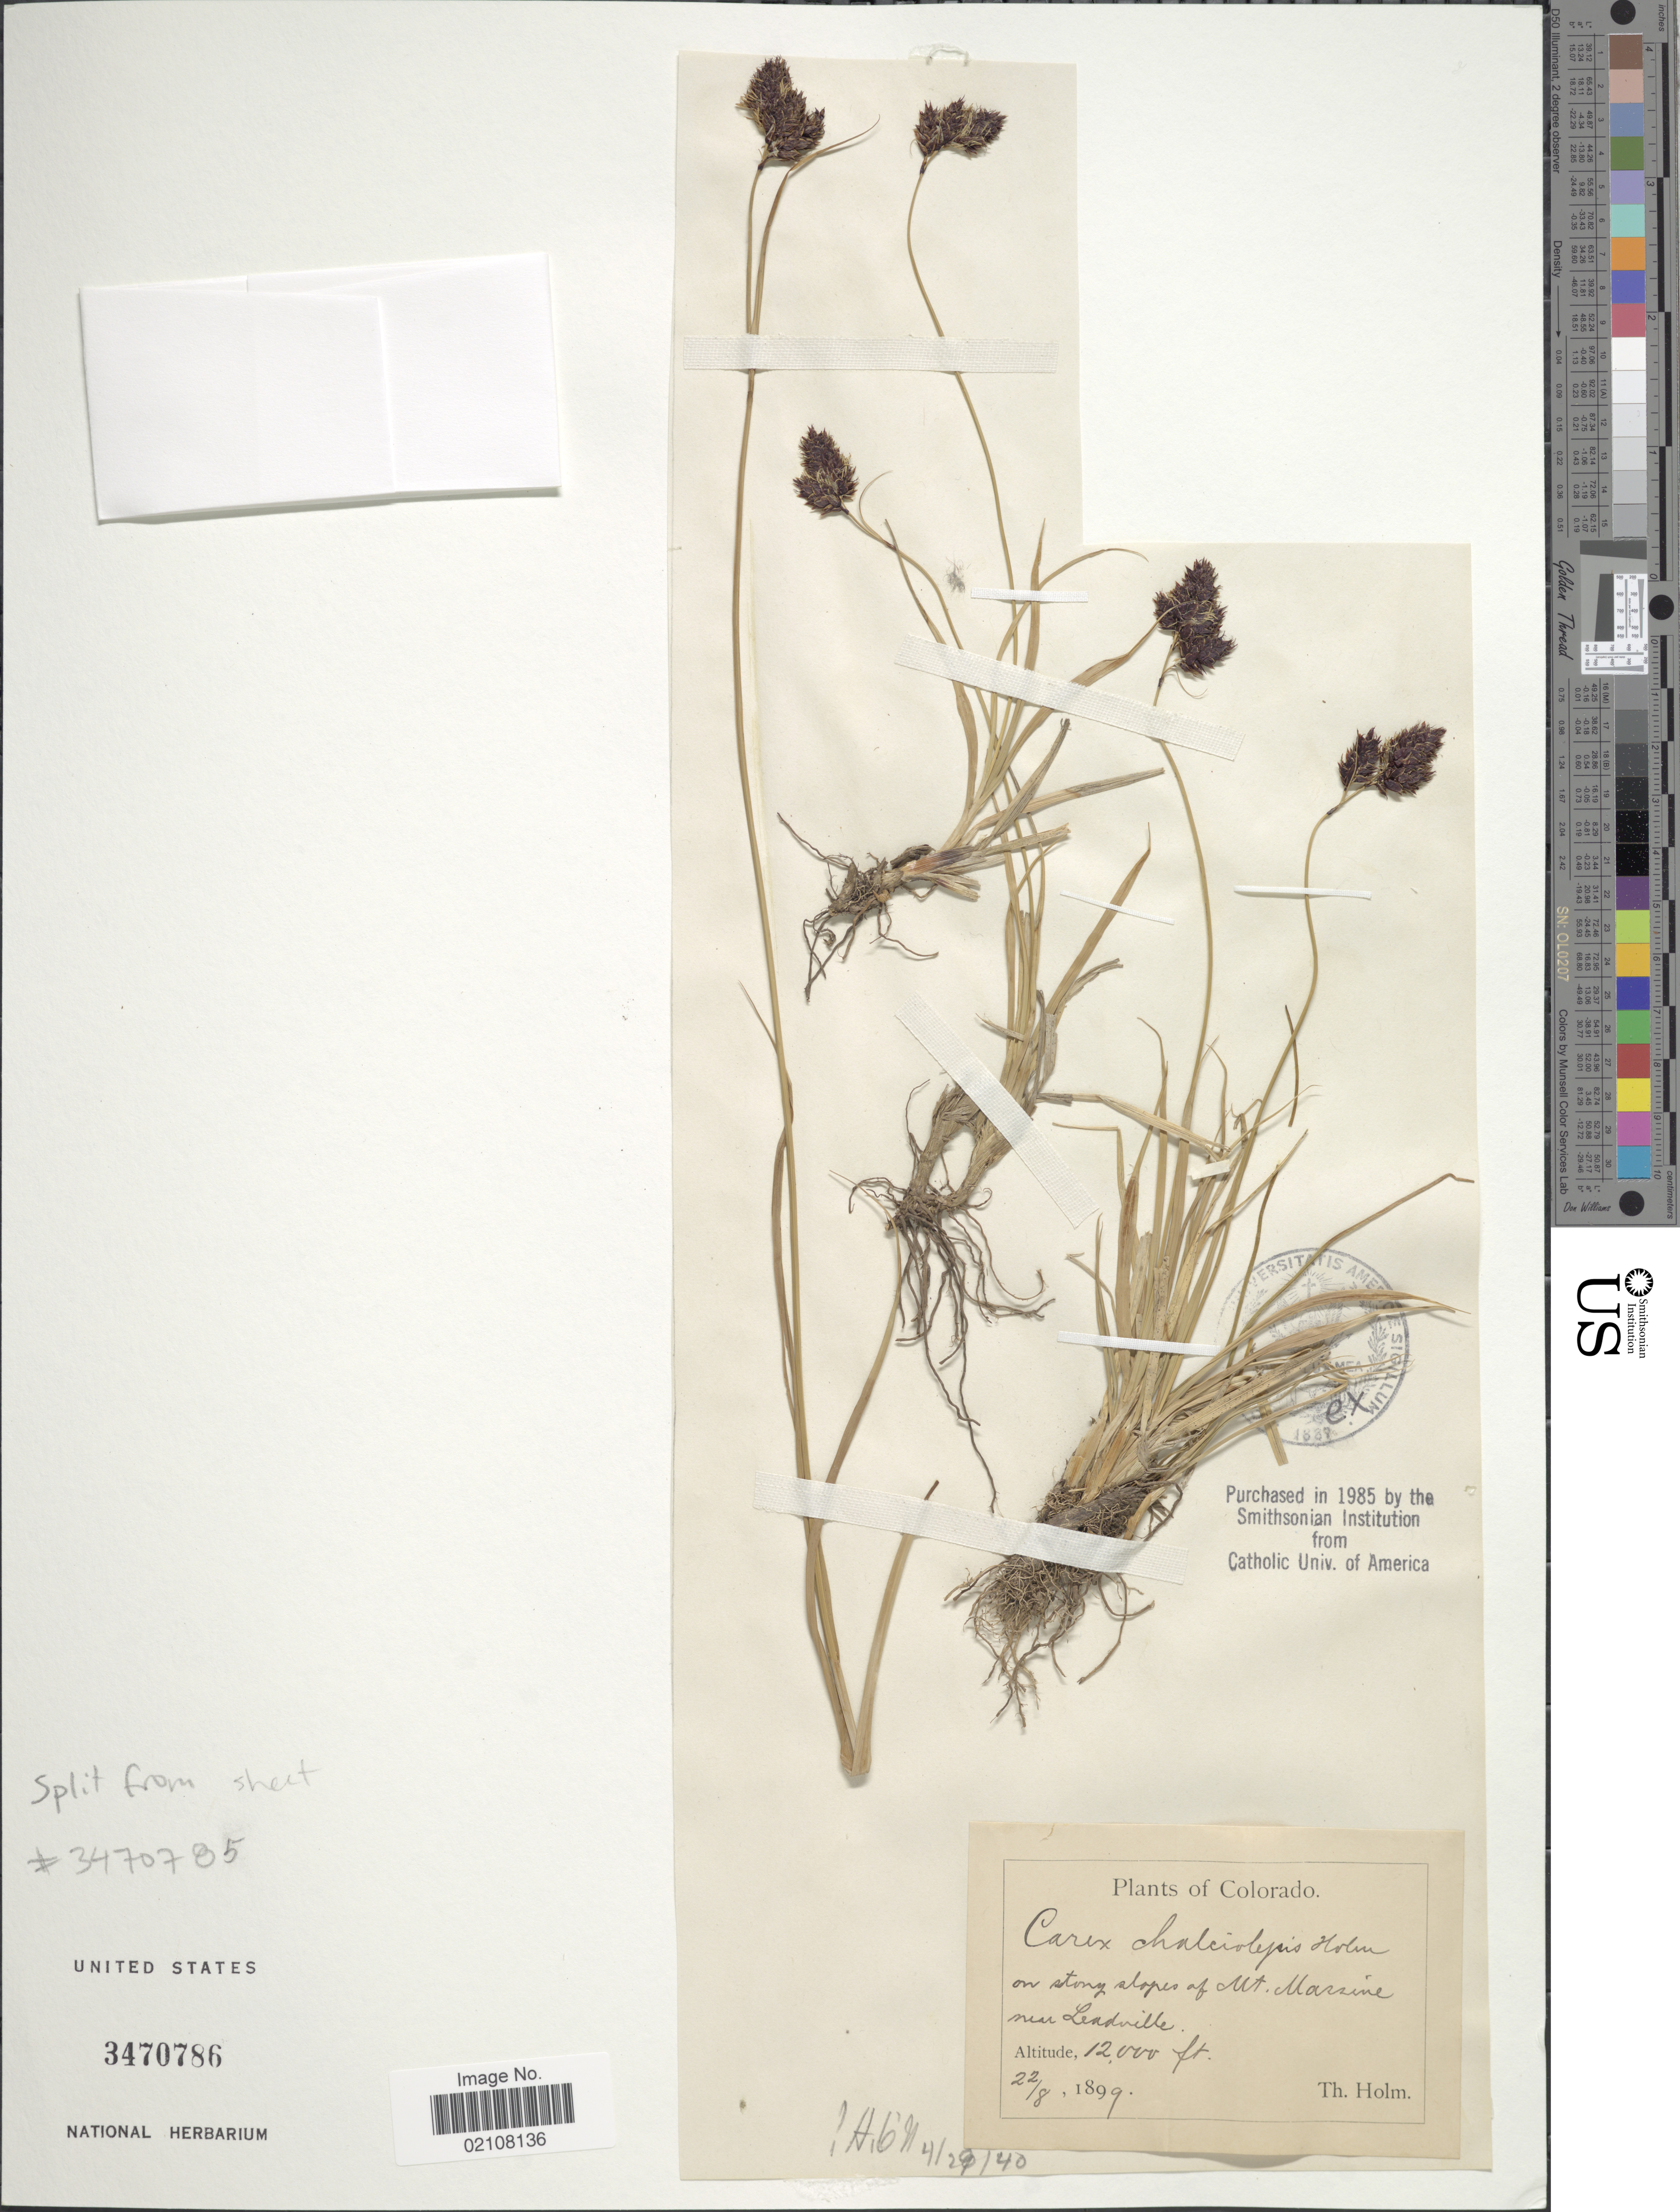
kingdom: Plantae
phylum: Tracheophyta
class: Liliopsida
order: Poales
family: Cyperaceae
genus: Carex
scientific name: Carex chalciolepis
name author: Holm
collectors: T. Holm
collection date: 1899-08-22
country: United States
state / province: Colorado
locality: Mt. Massine near Leadville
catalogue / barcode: US 3470786